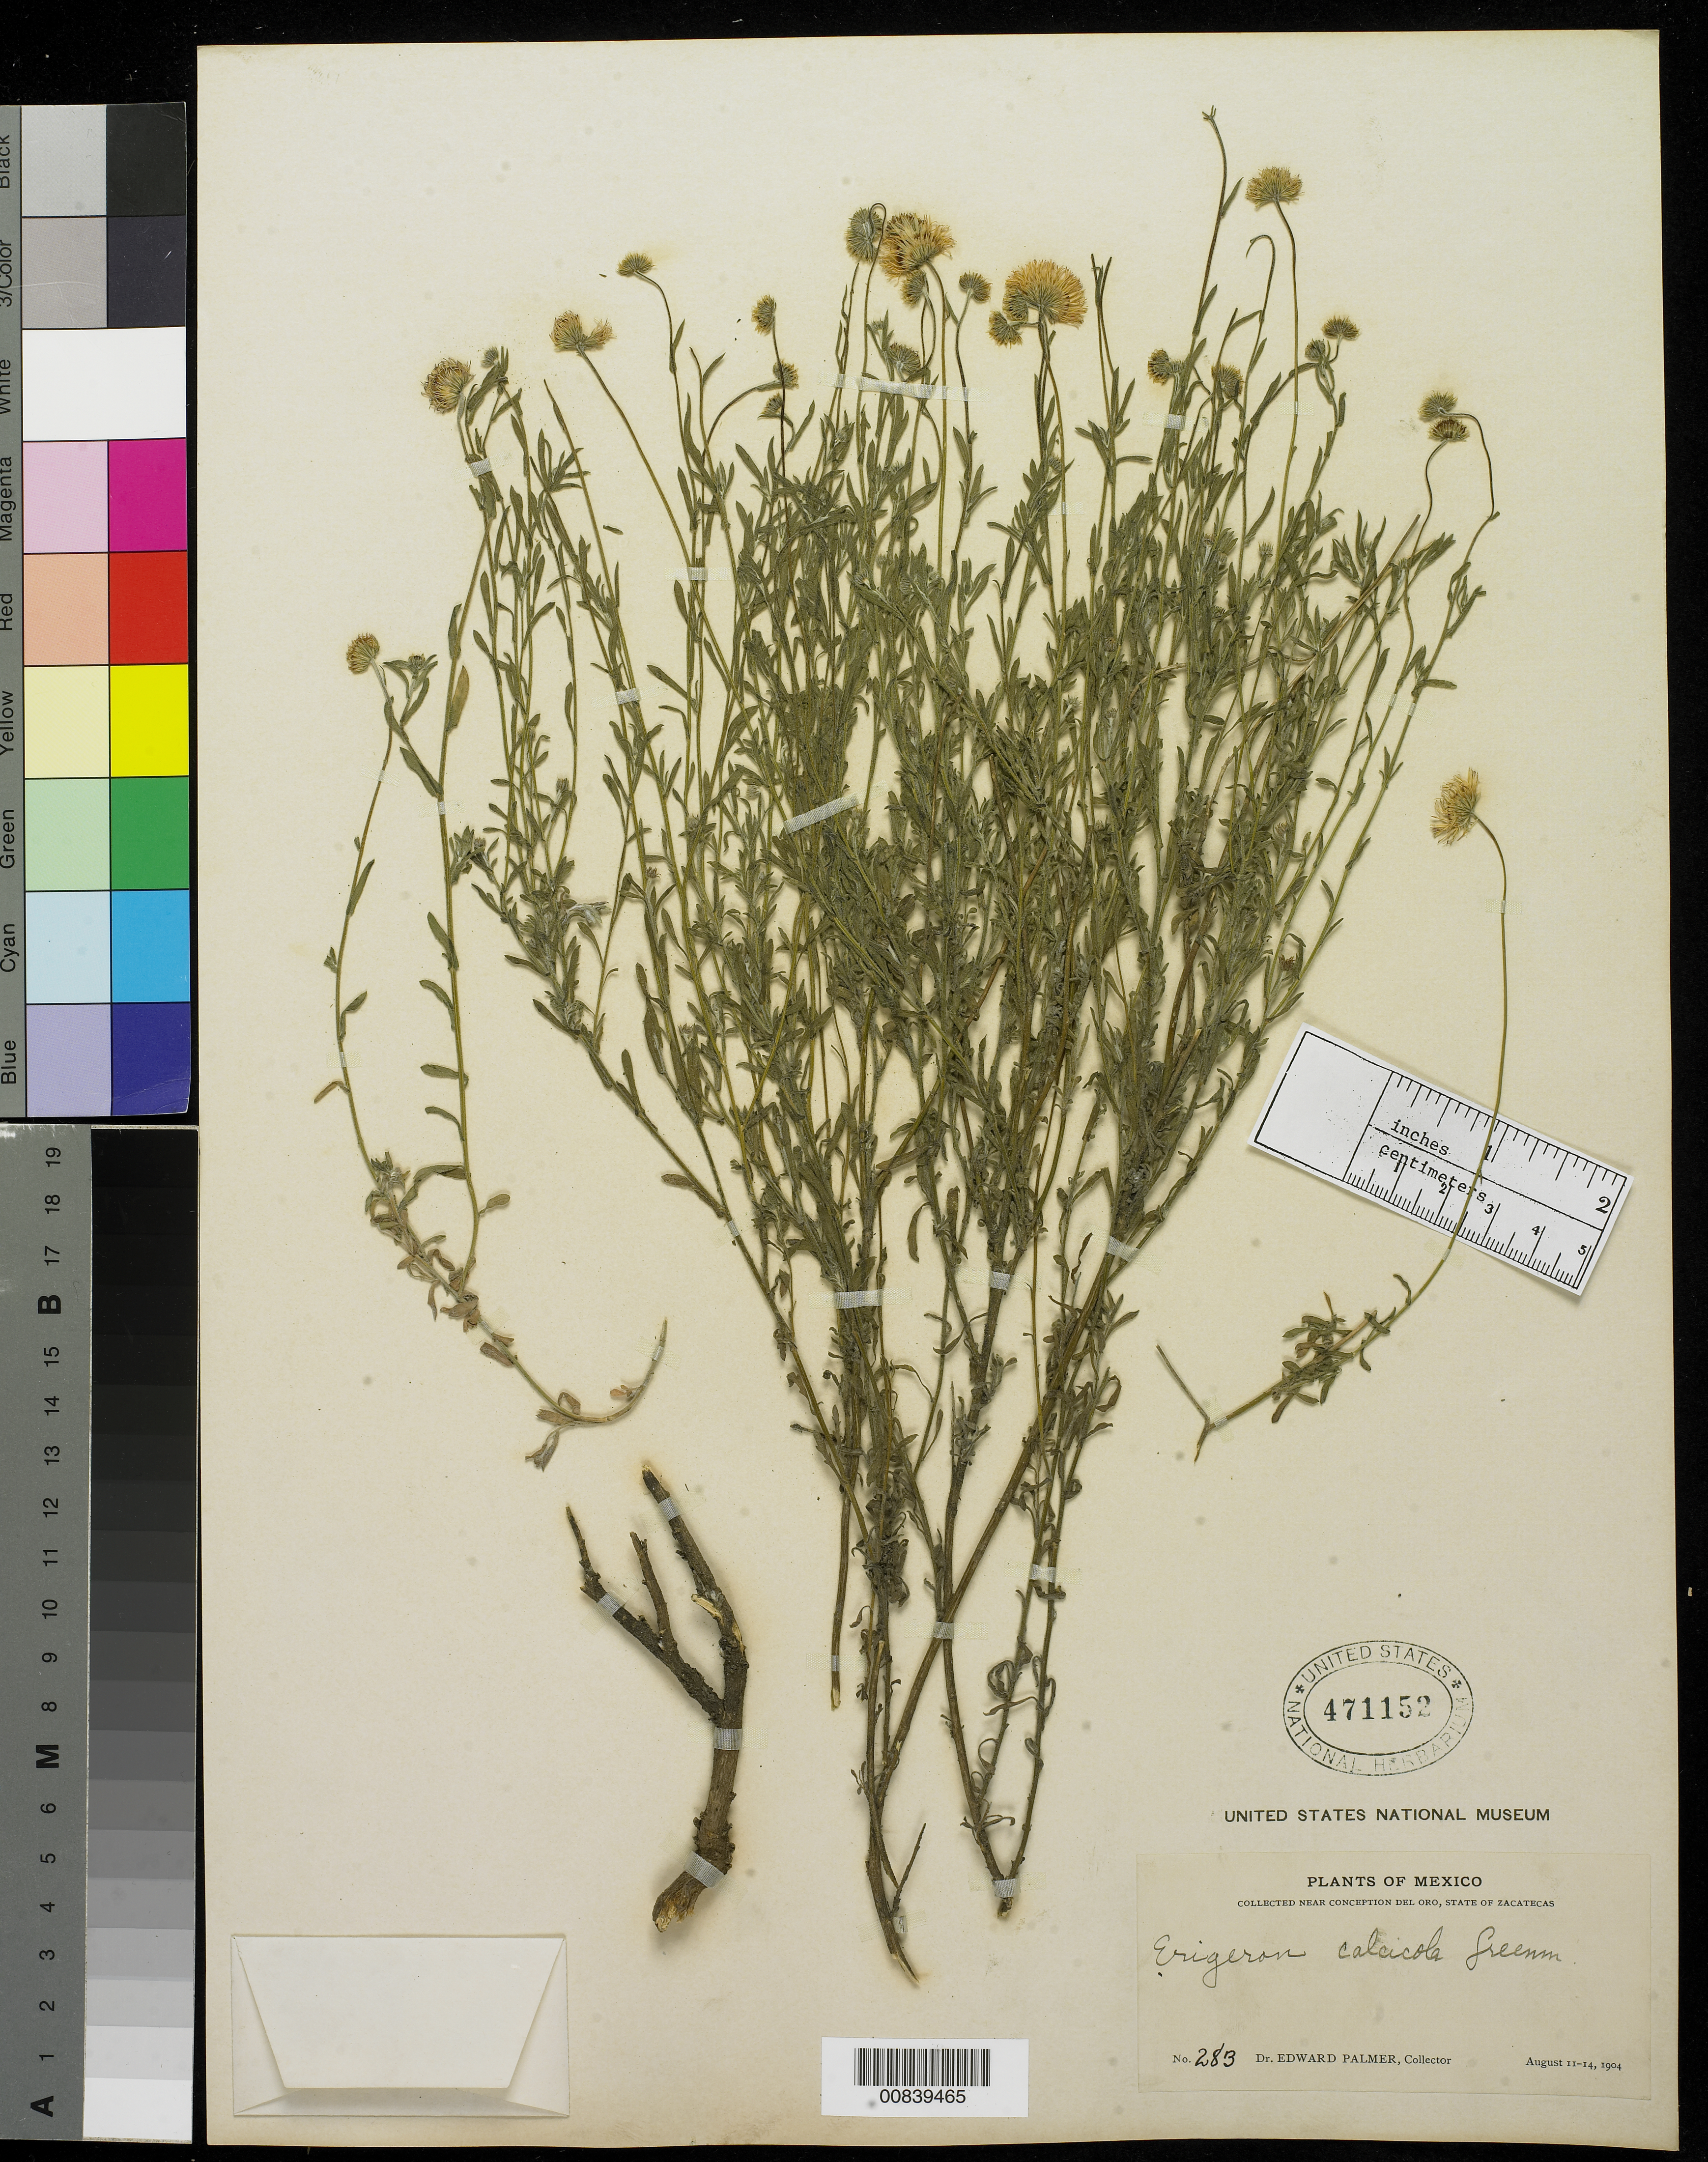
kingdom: Plantae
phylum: Tracheophyta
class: Magnoliopsida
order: Asterales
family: Asteraceae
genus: Erigeron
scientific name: Erigeron calcicola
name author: Greenm.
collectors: E. Palmer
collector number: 283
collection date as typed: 11 Aug 1904 to 14 Aug 1904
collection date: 1904-08-11/1904-08-14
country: Mexico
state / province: Zacatecas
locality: Near Concepción del Oro, Zacatecas.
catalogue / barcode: US 471152